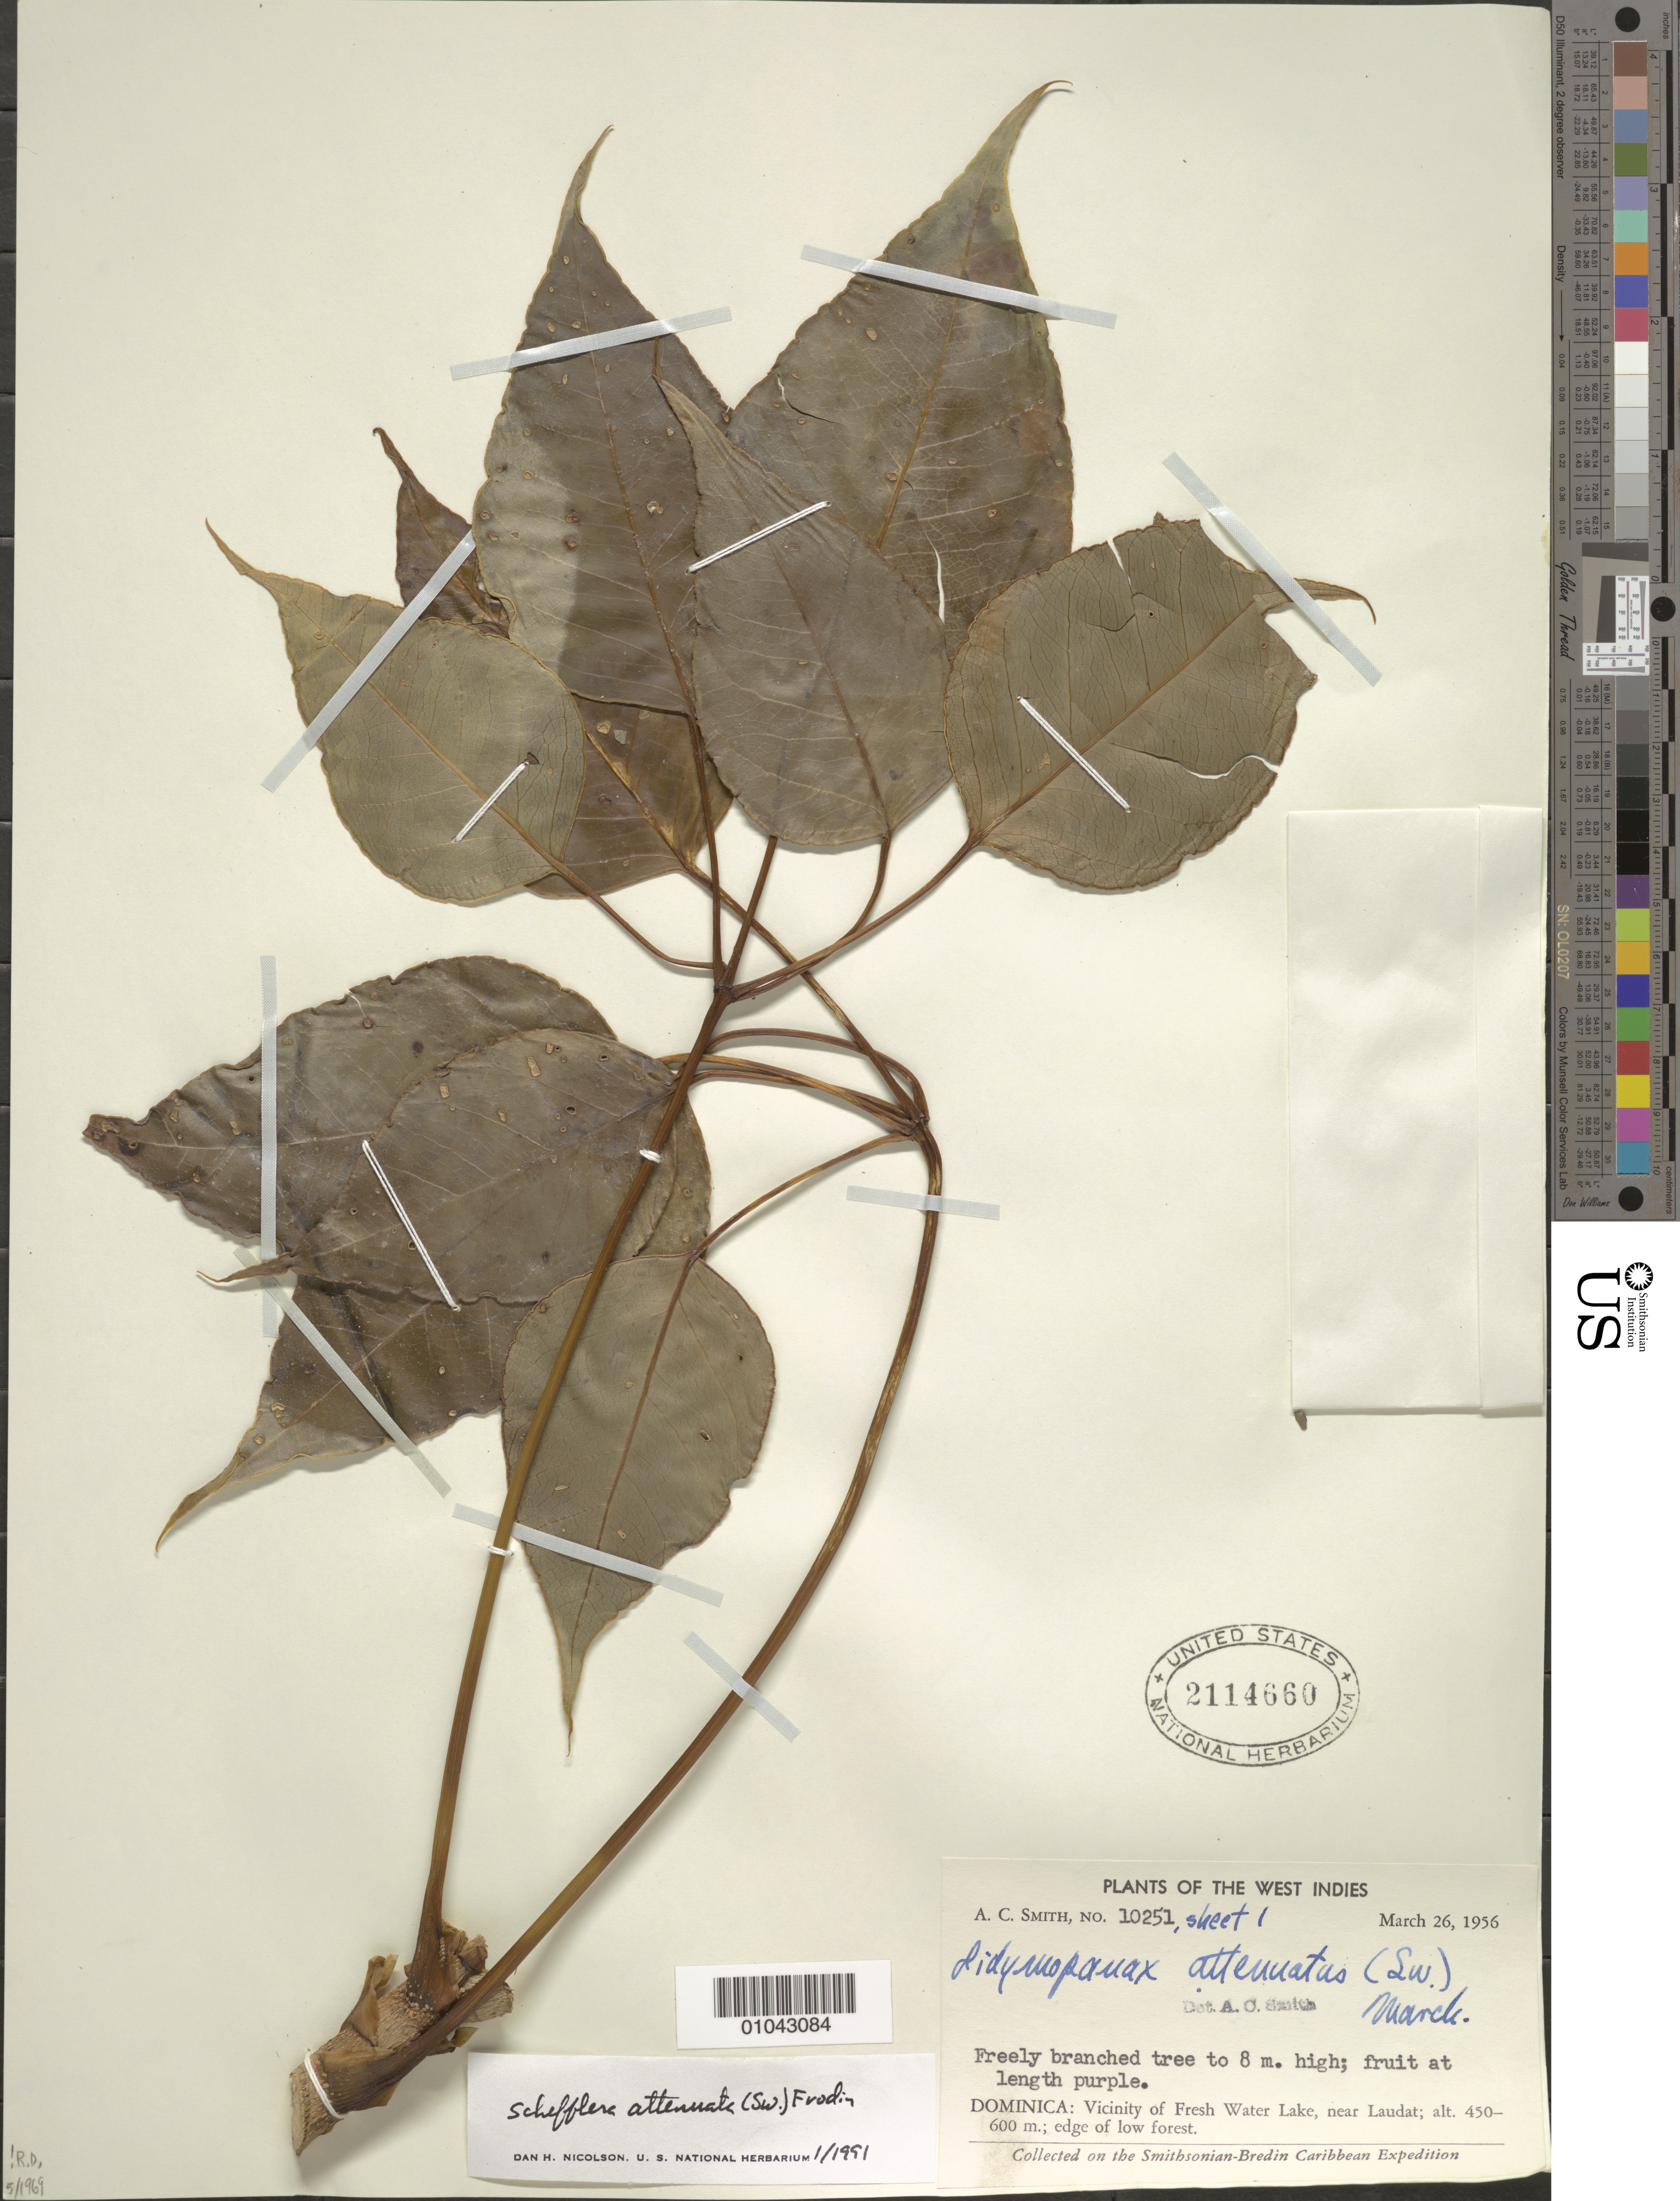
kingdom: Plantae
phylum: Tracheophyta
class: Magnoliopsida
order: Apiales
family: Araliaceae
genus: Schefflera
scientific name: Schefflera attenuata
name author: (Sw.) Frodin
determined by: Nicolson, Dan H.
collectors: A. C. Smith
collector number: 10251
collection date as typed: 26 Mar 1956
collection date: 1956-03-26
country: Dominica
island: Dominica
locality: Vicinity of Fresh Water Lake, near Laudat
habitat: Edge of low forest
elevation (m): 450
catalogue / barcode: US 2114660